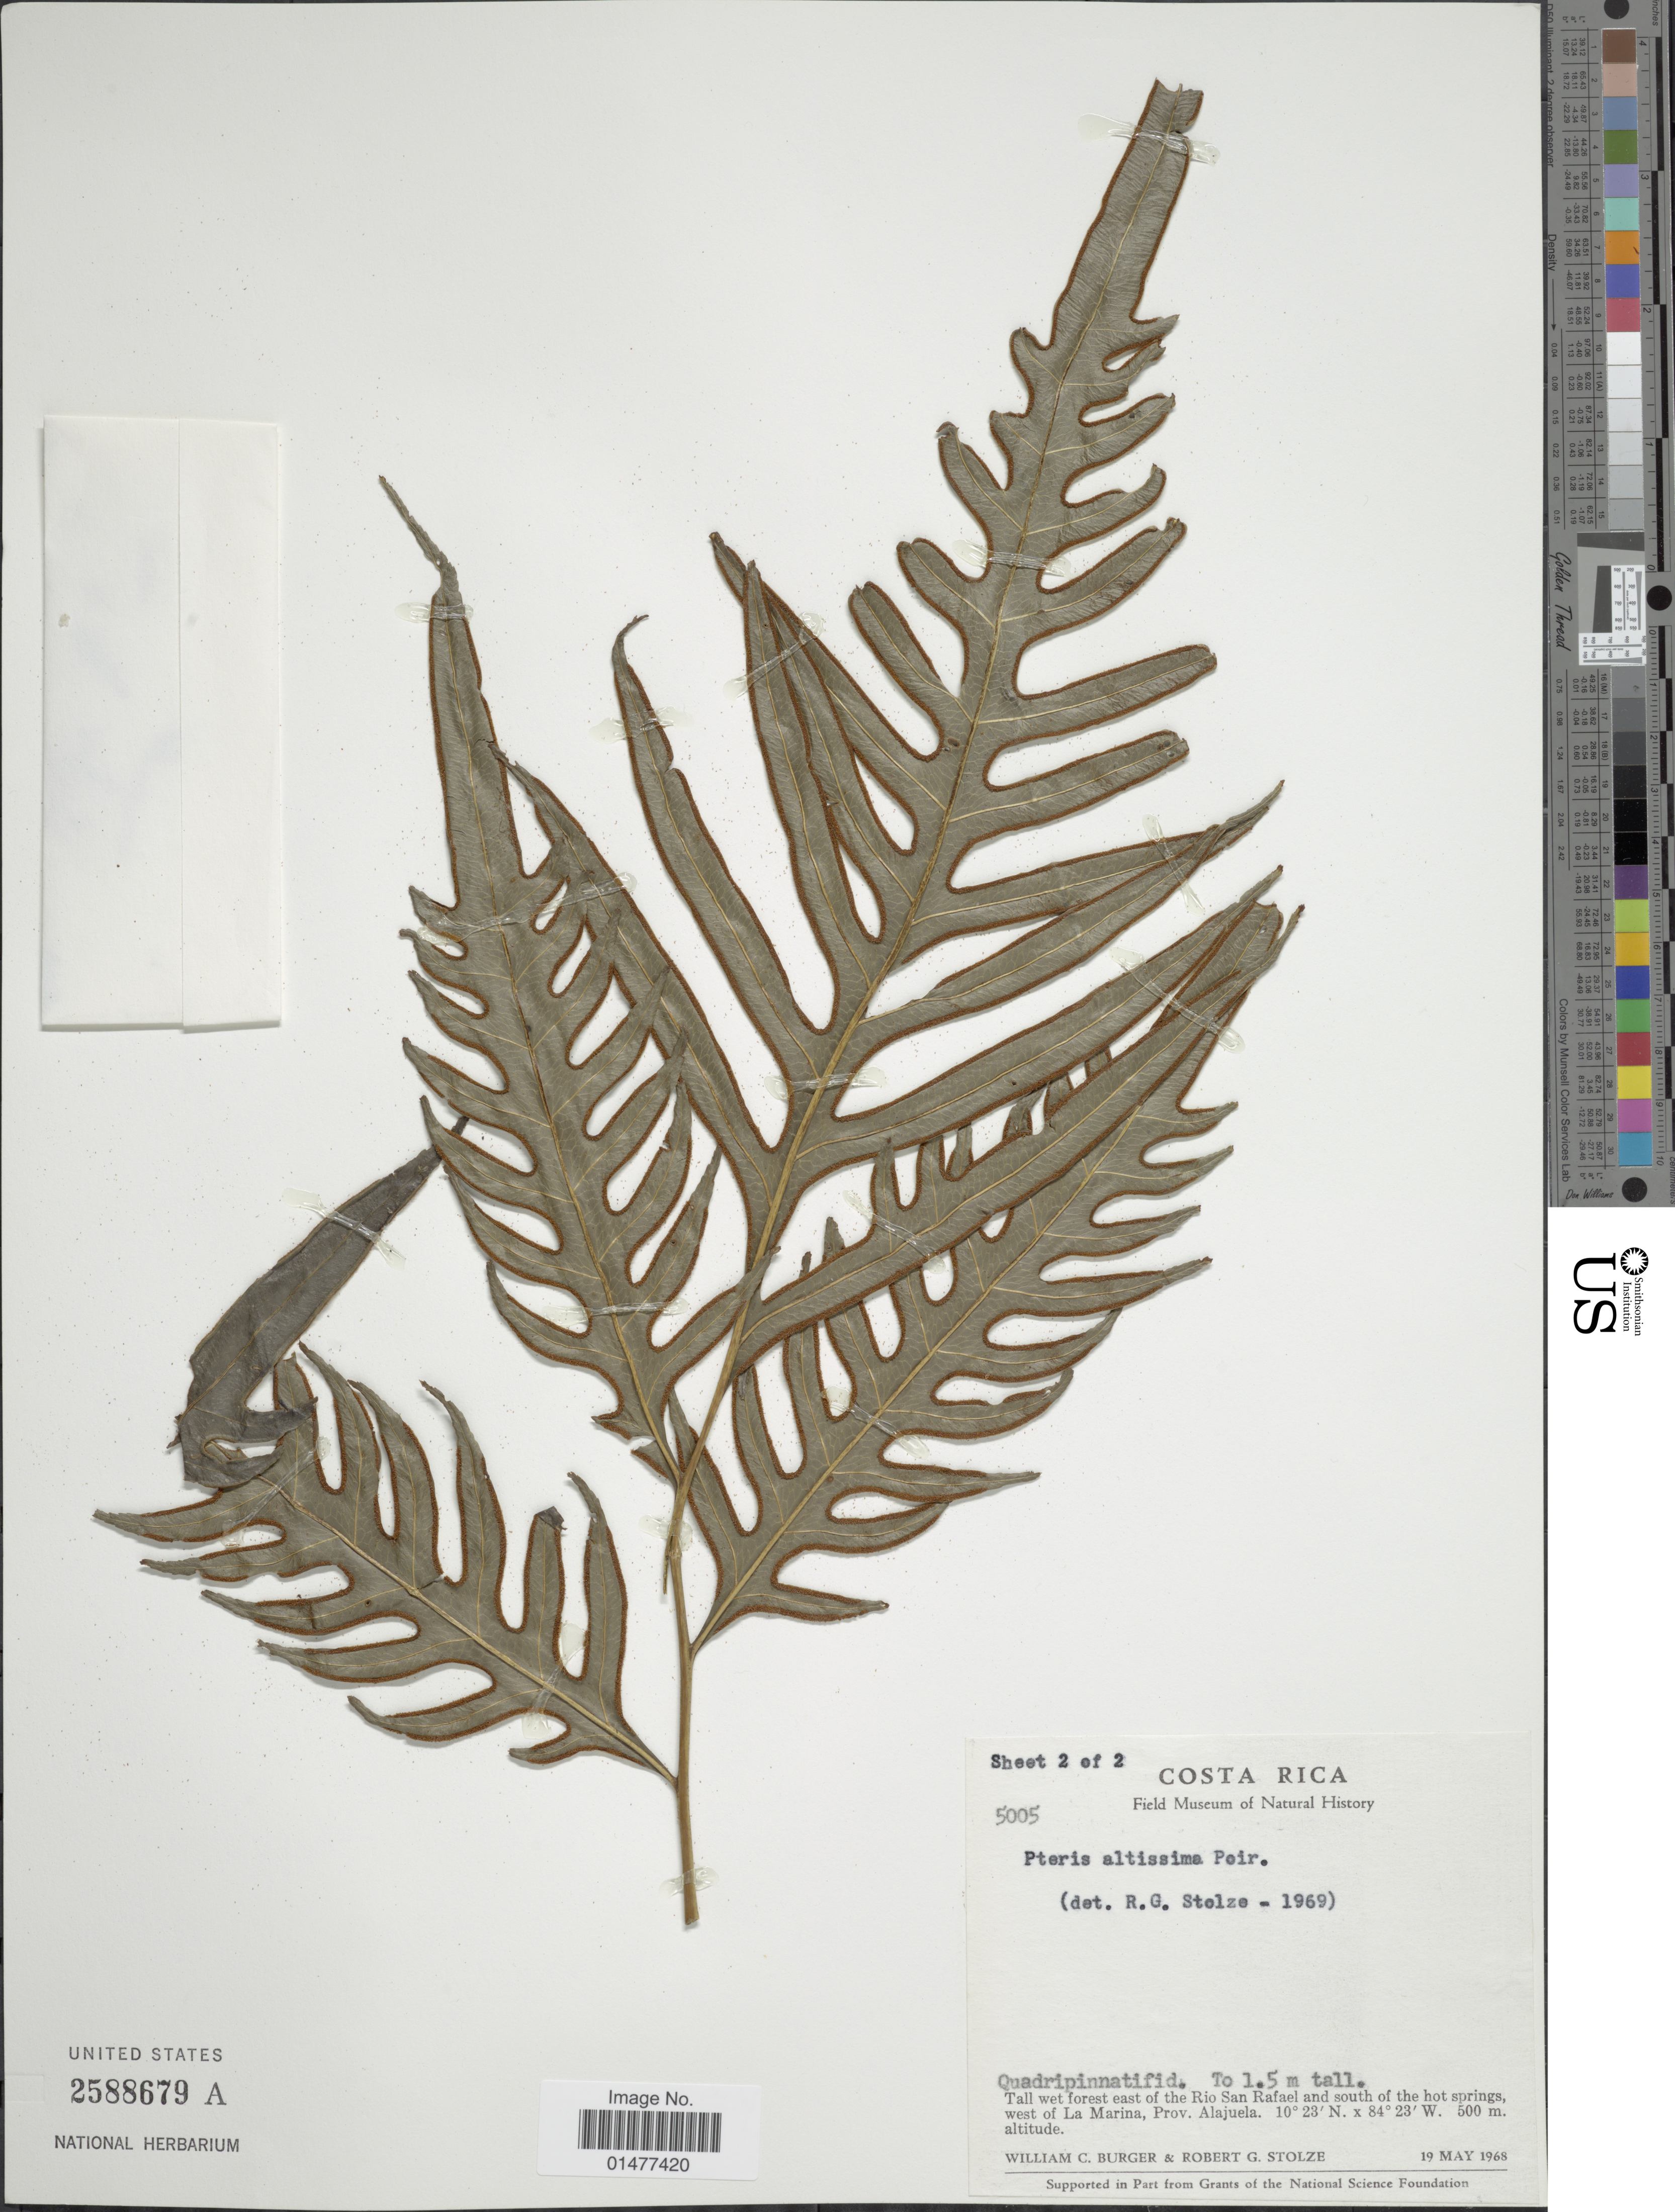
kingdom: Plantae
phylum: Tracheophyta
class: Polypodiopsida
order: Polypodiales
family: Pteridaceae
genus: Pteris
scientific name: Pteris altissima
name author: Poir.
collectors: W. Burger & R. G. Stolze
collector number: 5005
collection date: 1968-05-19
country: Costa Rica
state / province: Alajuela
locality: Quadripinnatifid. to 1.5 m tall, Tall wet forest east of the Rio San Rafael and south of the hot springs, west of La Marina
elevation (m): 500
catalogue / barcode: US 2588679A